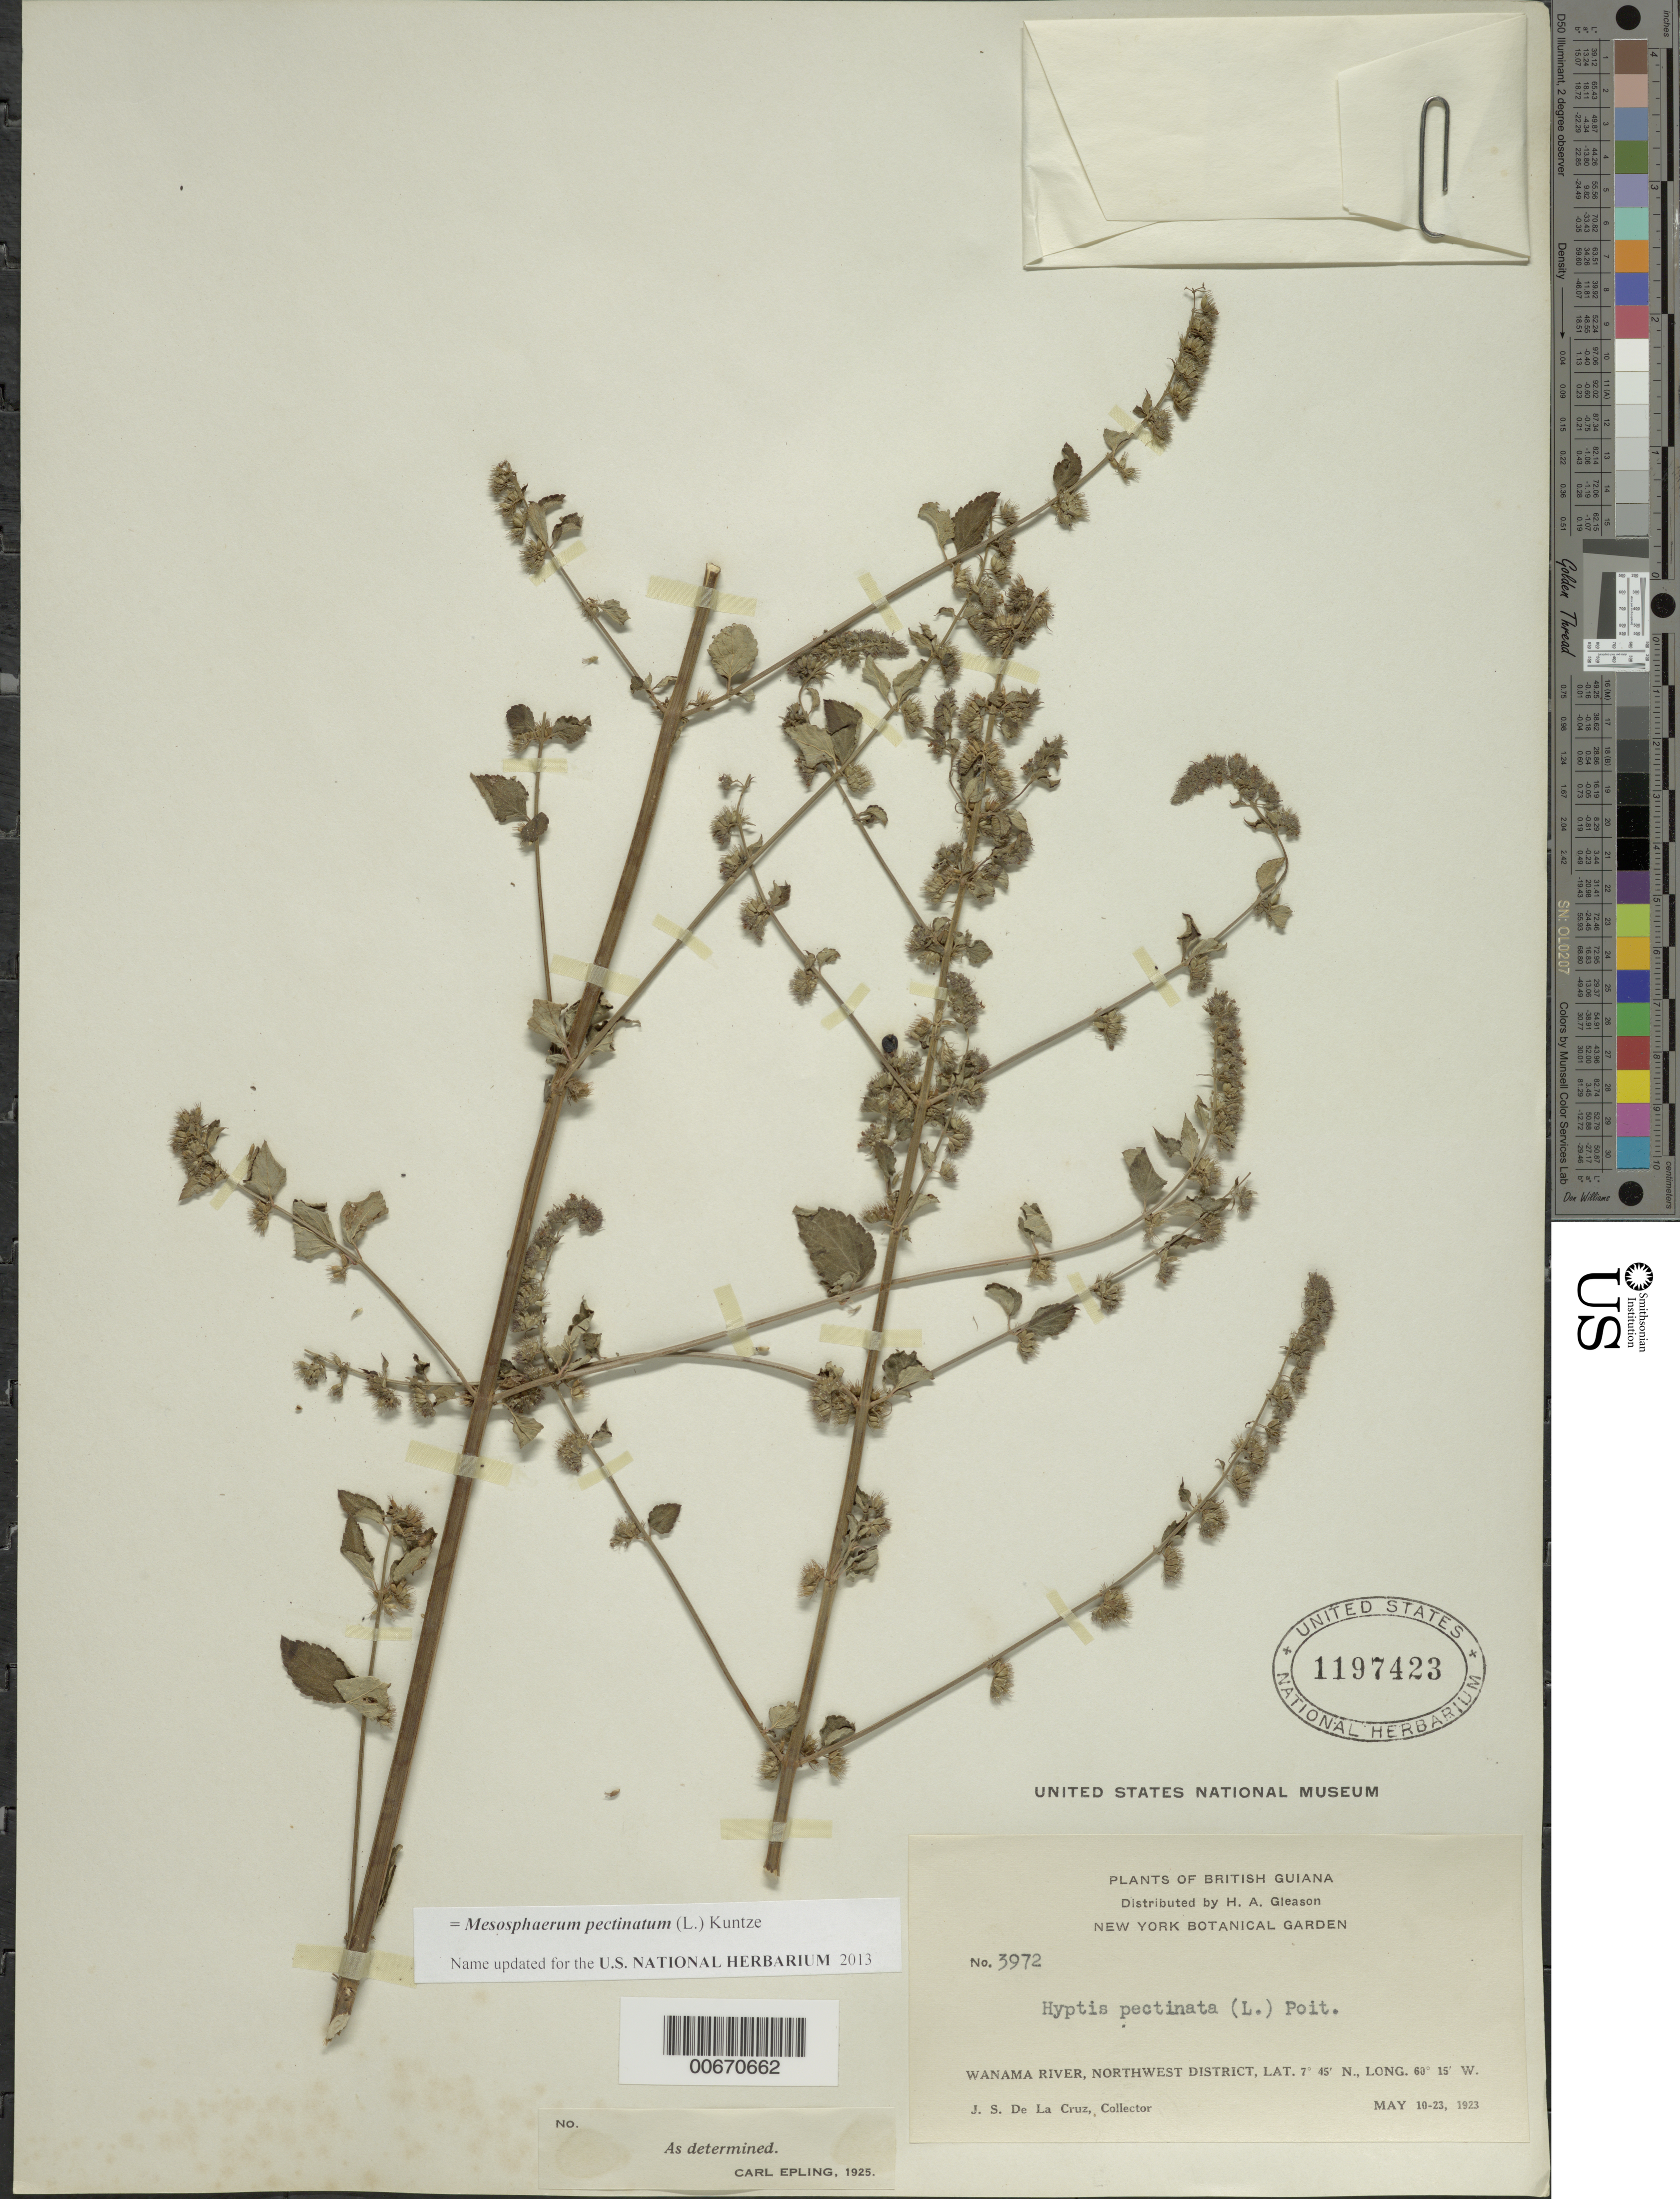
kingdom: Plantae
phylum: Tracheophyta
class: Magnoliopsida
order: Lamiales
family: Lamiaceae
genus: Hyptis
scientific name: Hyptis pectinata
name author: (L.) Poit.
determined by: Epling, C. C.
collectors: J. S. de la Cruz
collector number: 3972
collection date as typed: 10-May-23 to 23-May-23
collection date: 1923-05-10/1923-05-23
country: Guyana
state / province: Barima-Waini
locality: Wanama R., NW District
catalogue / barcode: US 1197423